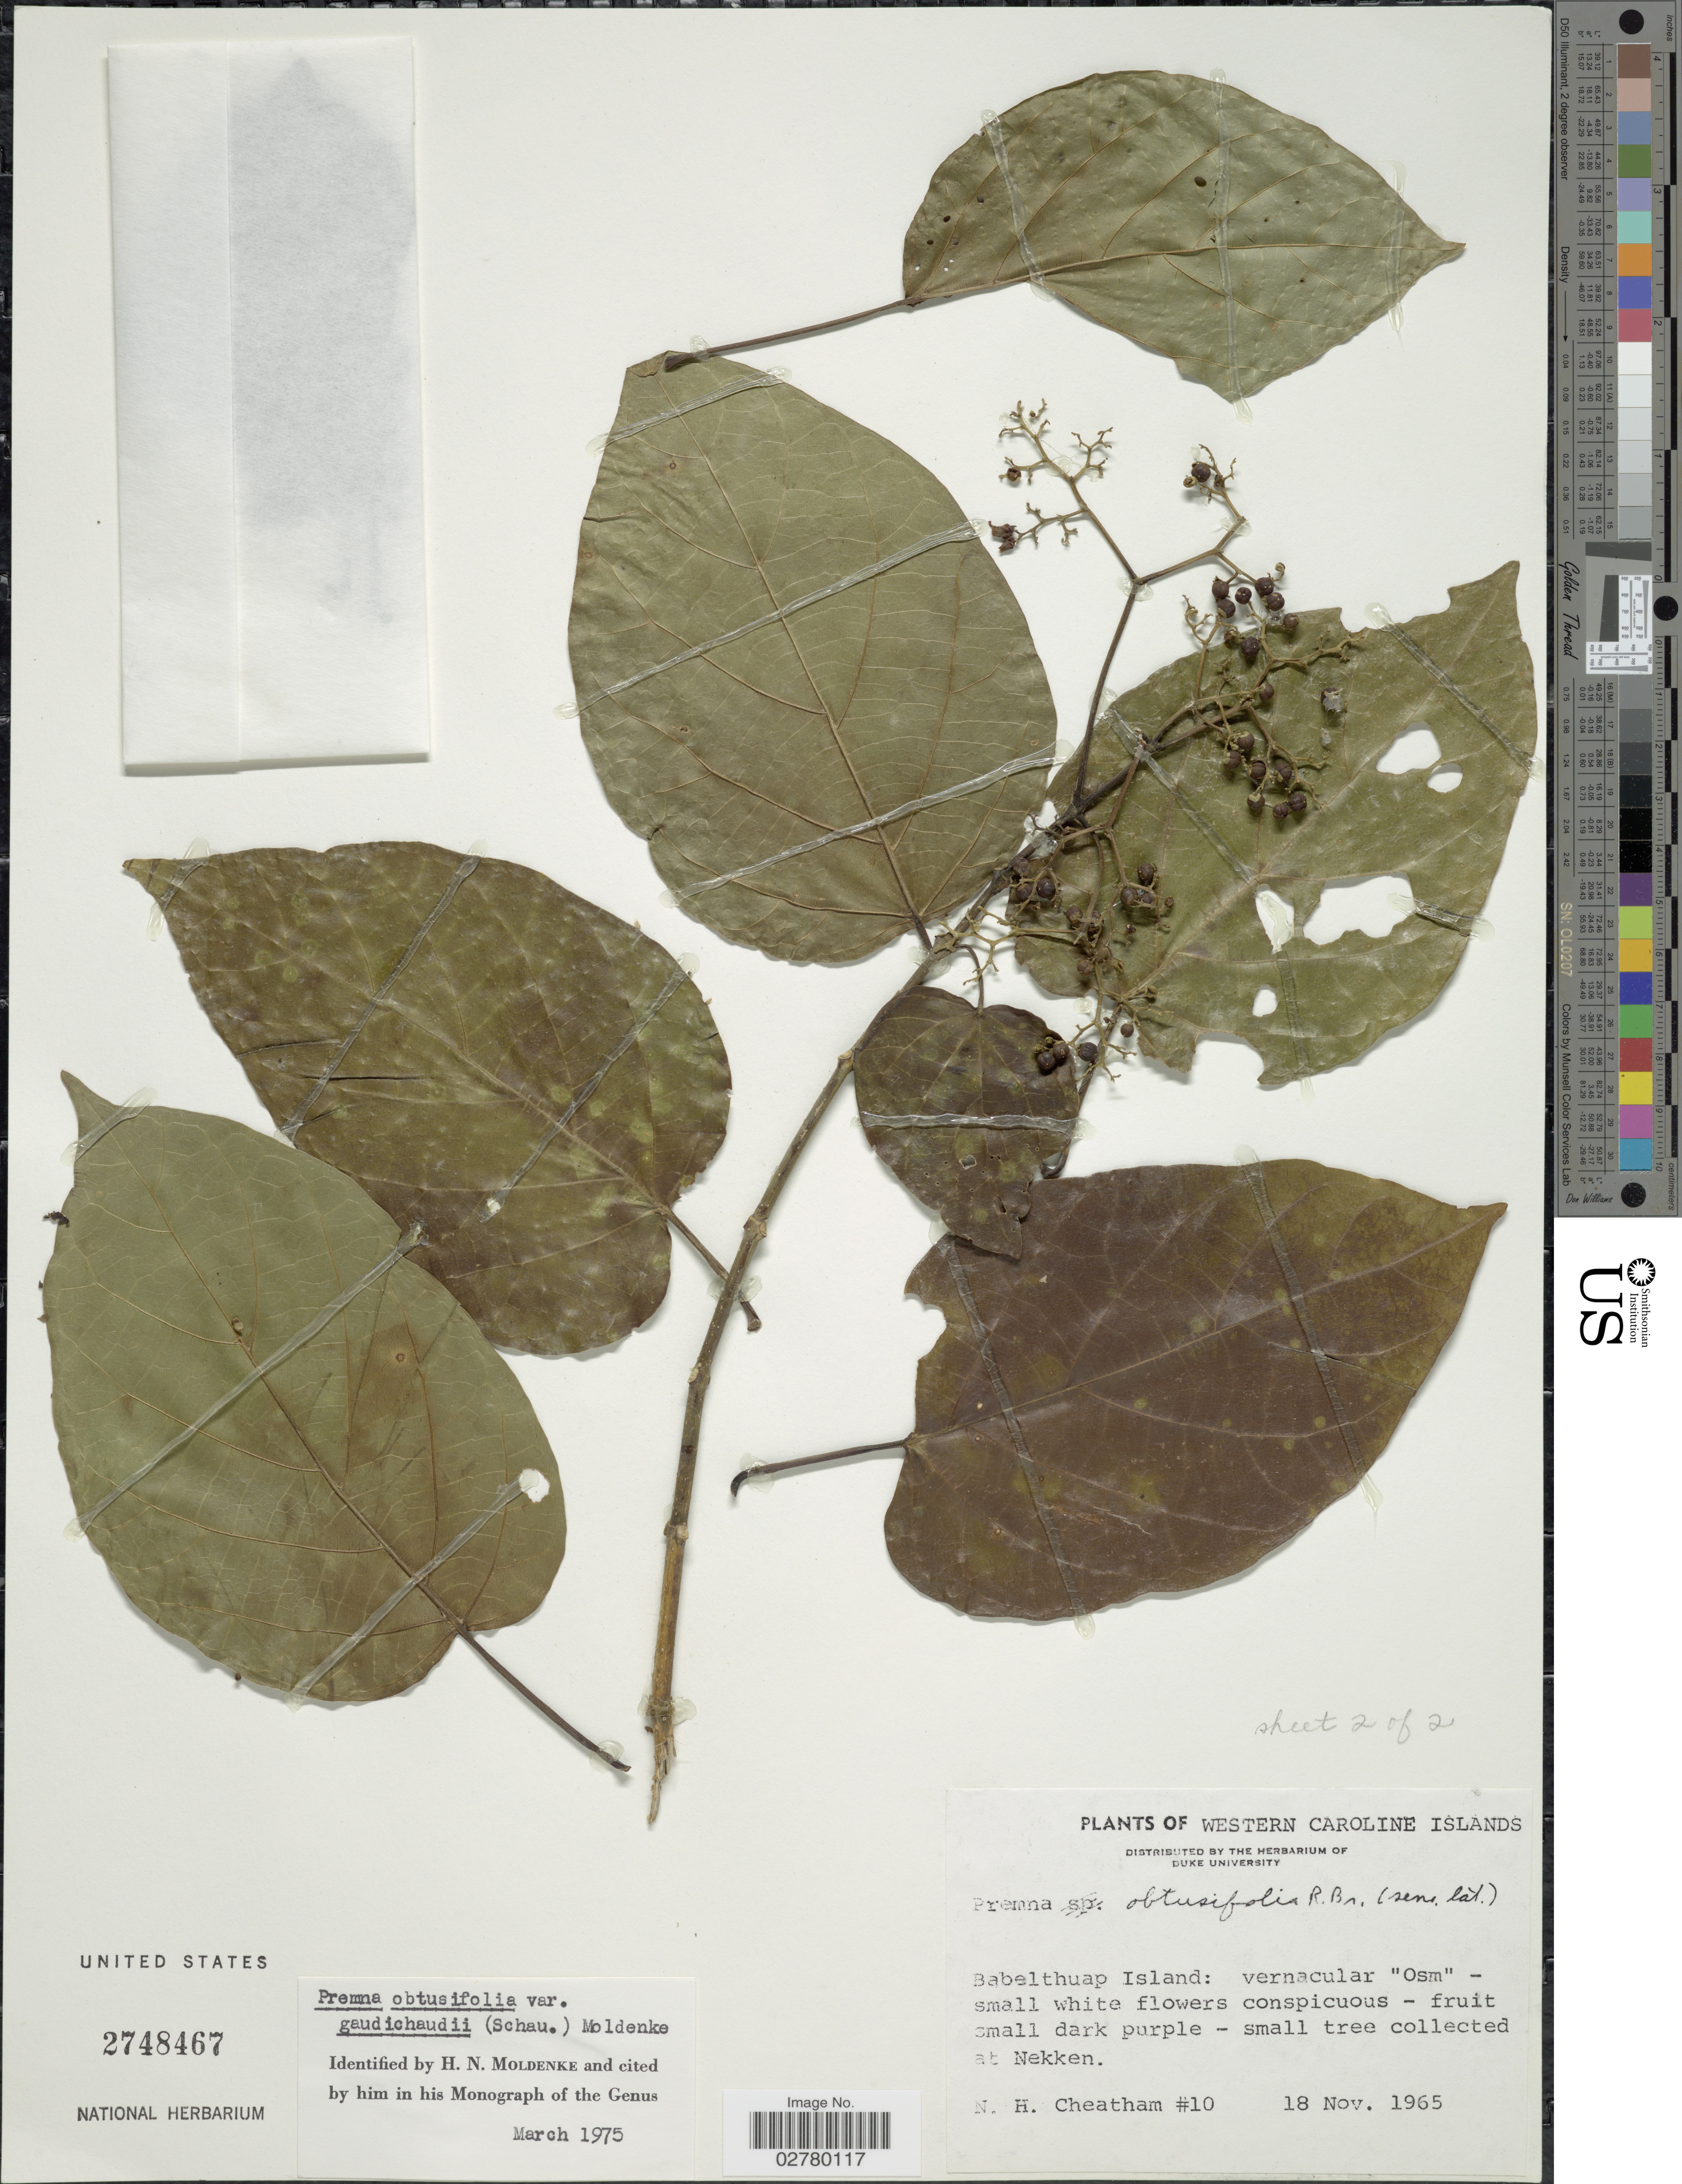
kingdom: Plantae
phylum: Tracheophyta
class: Magnoliopsida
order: Lamiales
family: Lamiaceae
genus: Premna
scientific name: Premna obtusifolia var. gaudichaudii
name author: (Schauer) Moldenke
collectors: N. H. Cheatham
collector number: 10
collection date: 1965-11-18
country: Palau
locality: Western Caroline Islands. Babelthuap Island.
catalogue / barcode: US 2748467